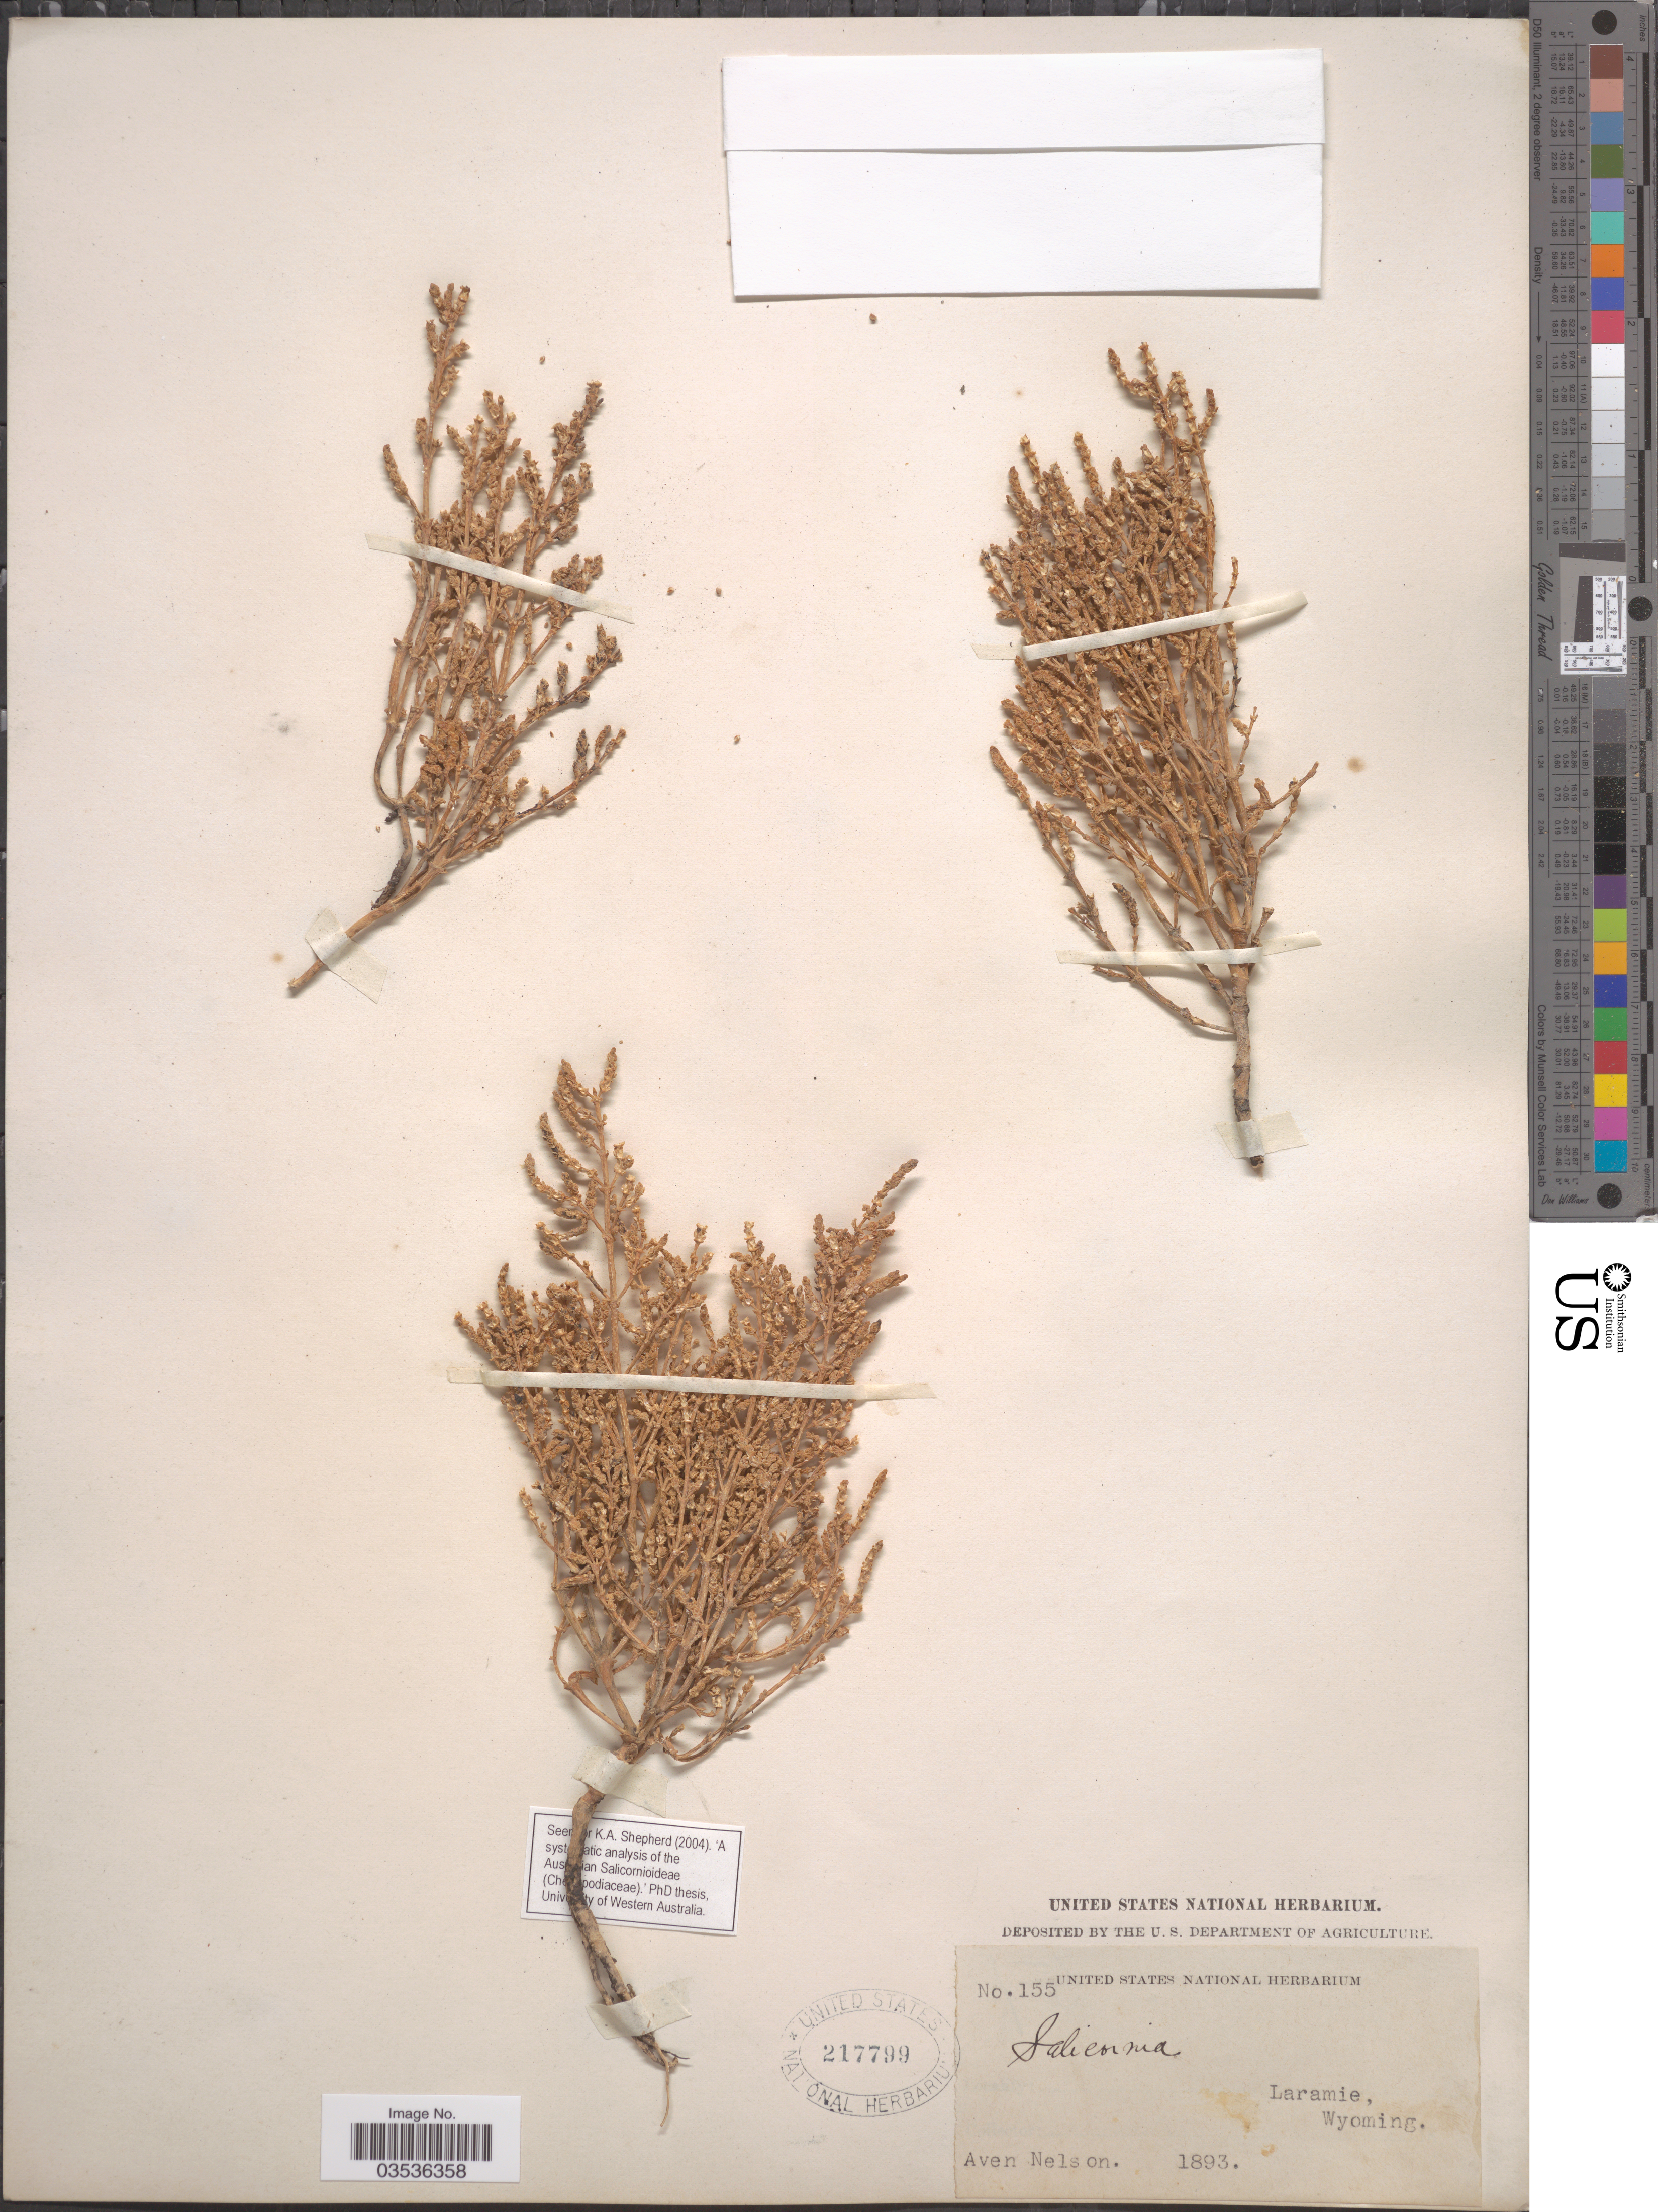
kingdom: Plantae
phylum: Tracheophyta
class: Magnoliopsida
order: Caryophyllales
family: Amaranthaceae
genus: Salicornia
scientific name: Salicornia sp.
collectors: A. Nelson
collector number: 155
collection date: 1893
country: United States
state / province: Wyoming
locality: Laramie.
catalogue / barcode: US 217799